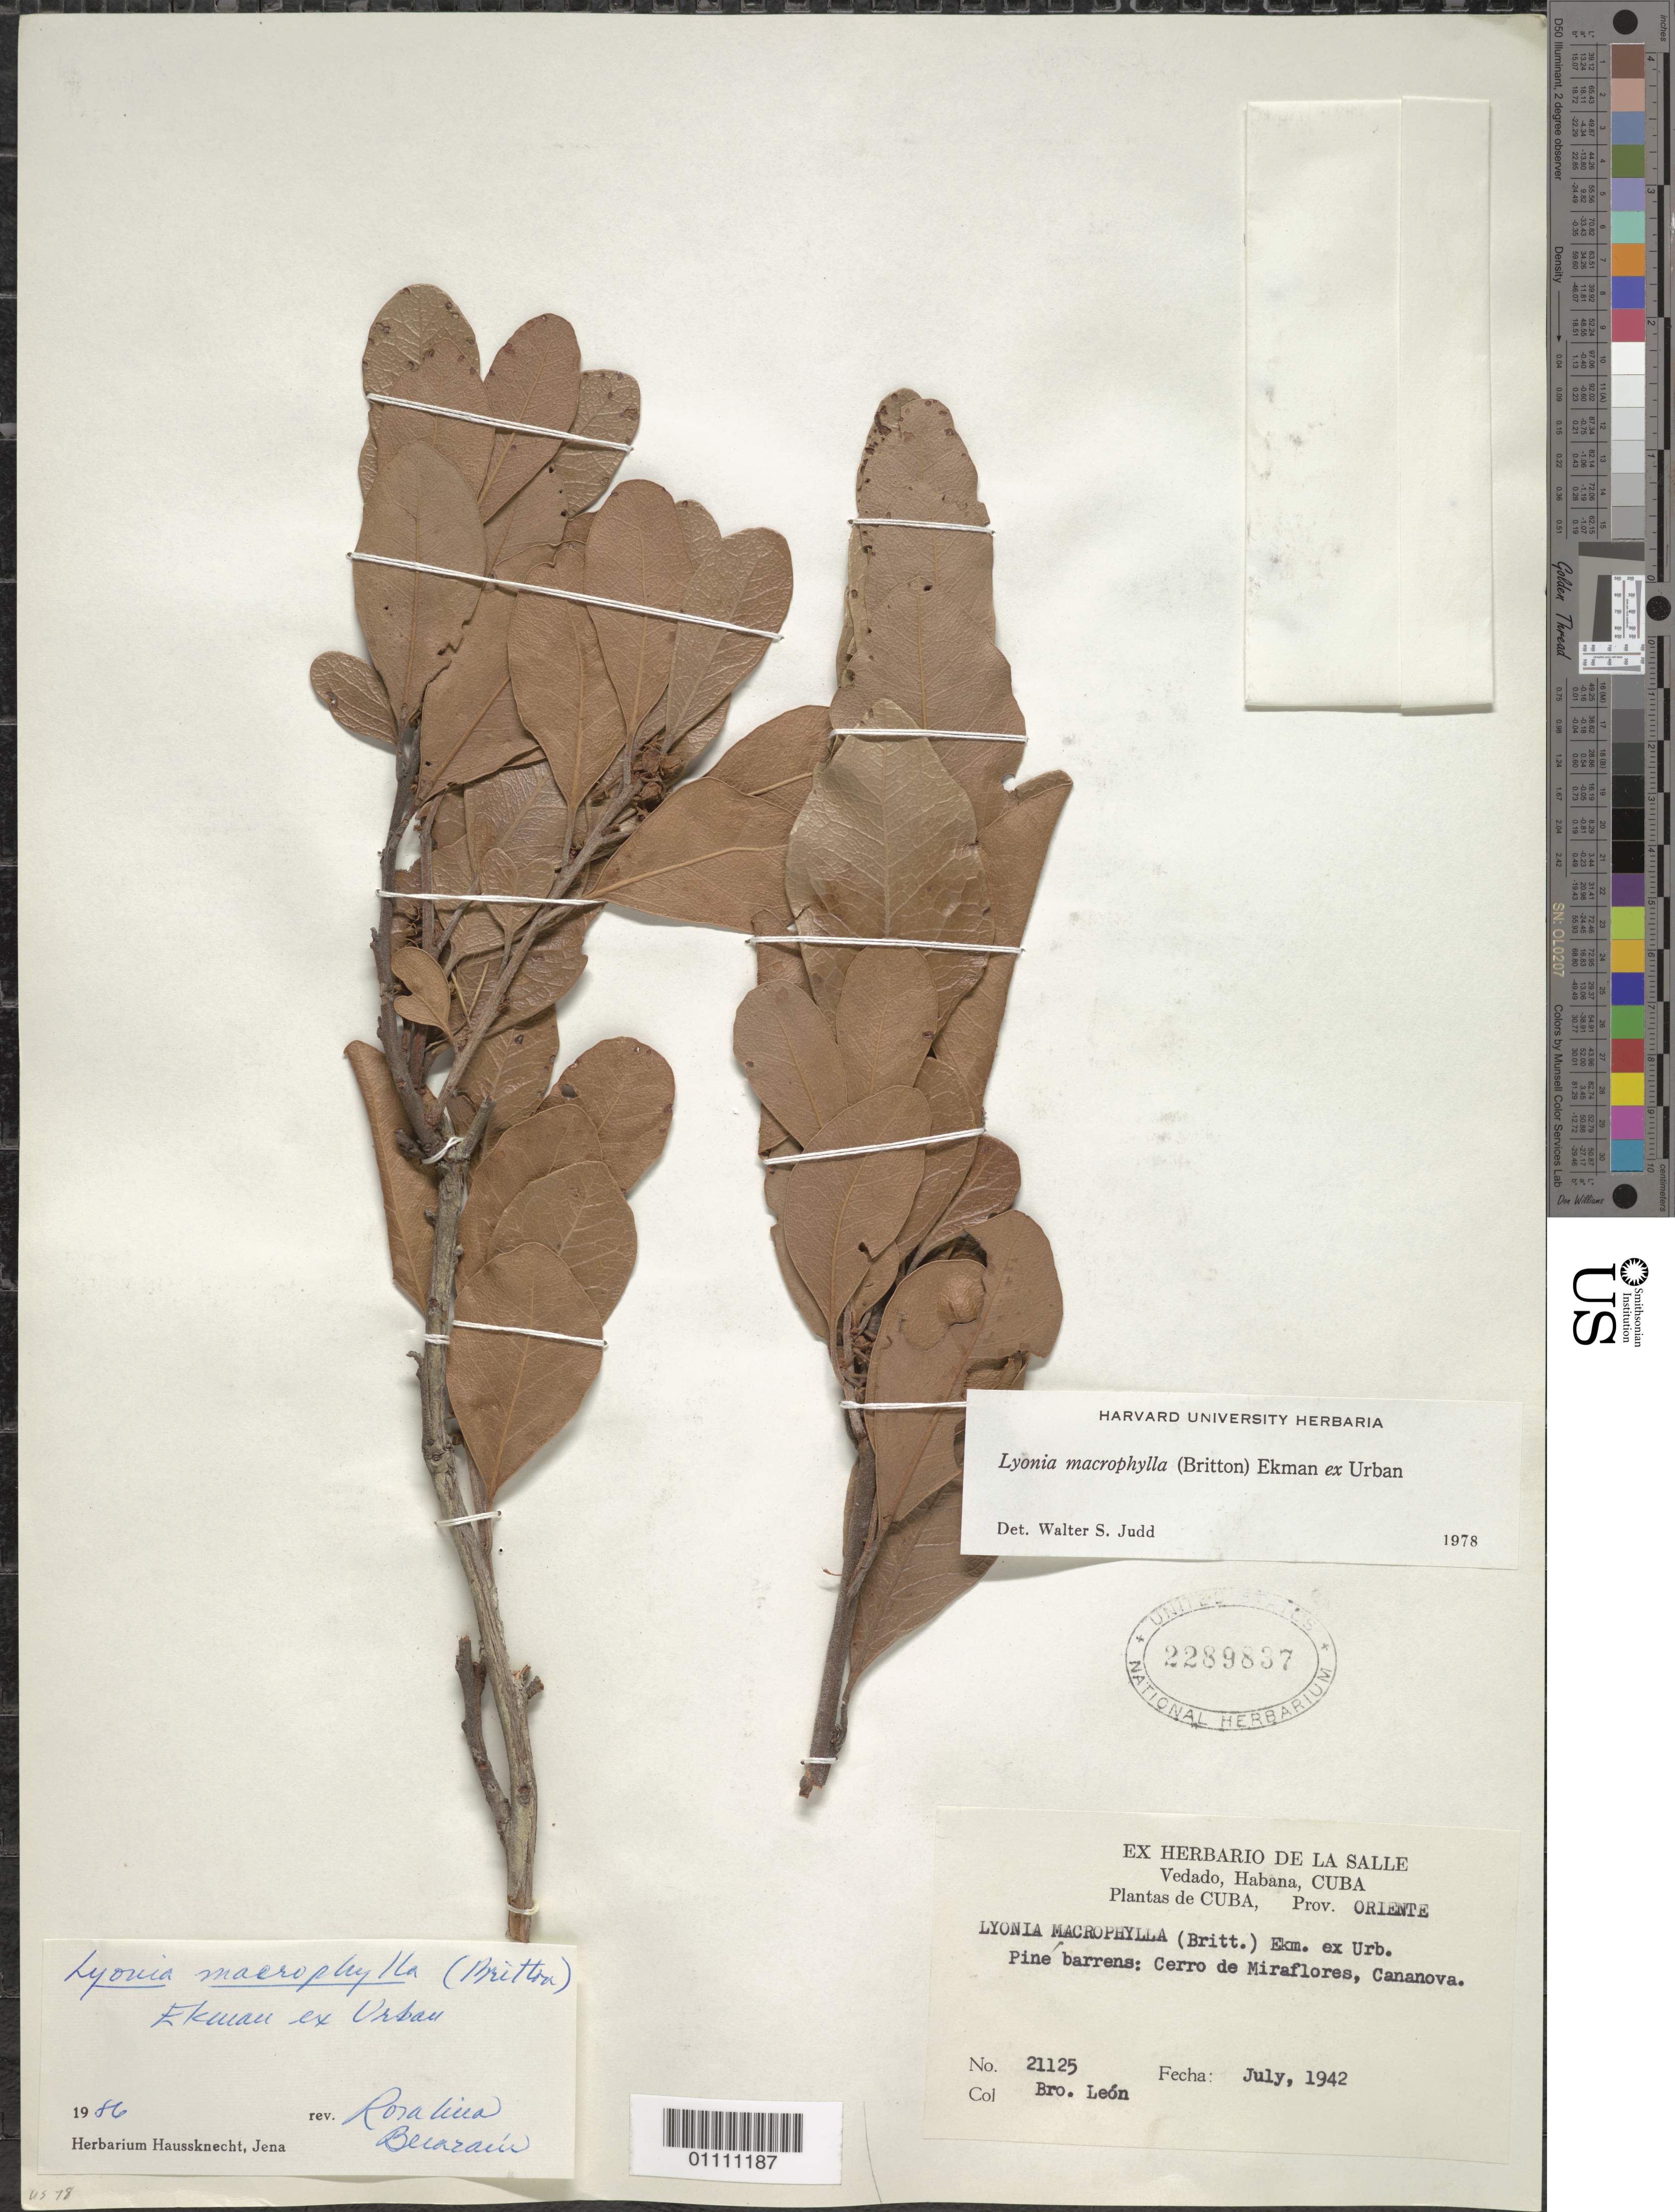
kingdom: Plantae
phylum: Tracheophyta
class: Magnoliopsida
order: Ericales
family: Ericaceae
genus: Lyonia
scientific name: Lyonia macrophylla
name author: (Britton) Ekman ex Urb.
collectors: Bro. León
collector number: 21125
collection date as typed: Jul 1942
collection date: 1942-07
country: Cuba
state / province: Oriente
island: Cuba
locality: Pine barrens: Cerro de Miraflores, Cananova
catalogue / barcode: US 2289837